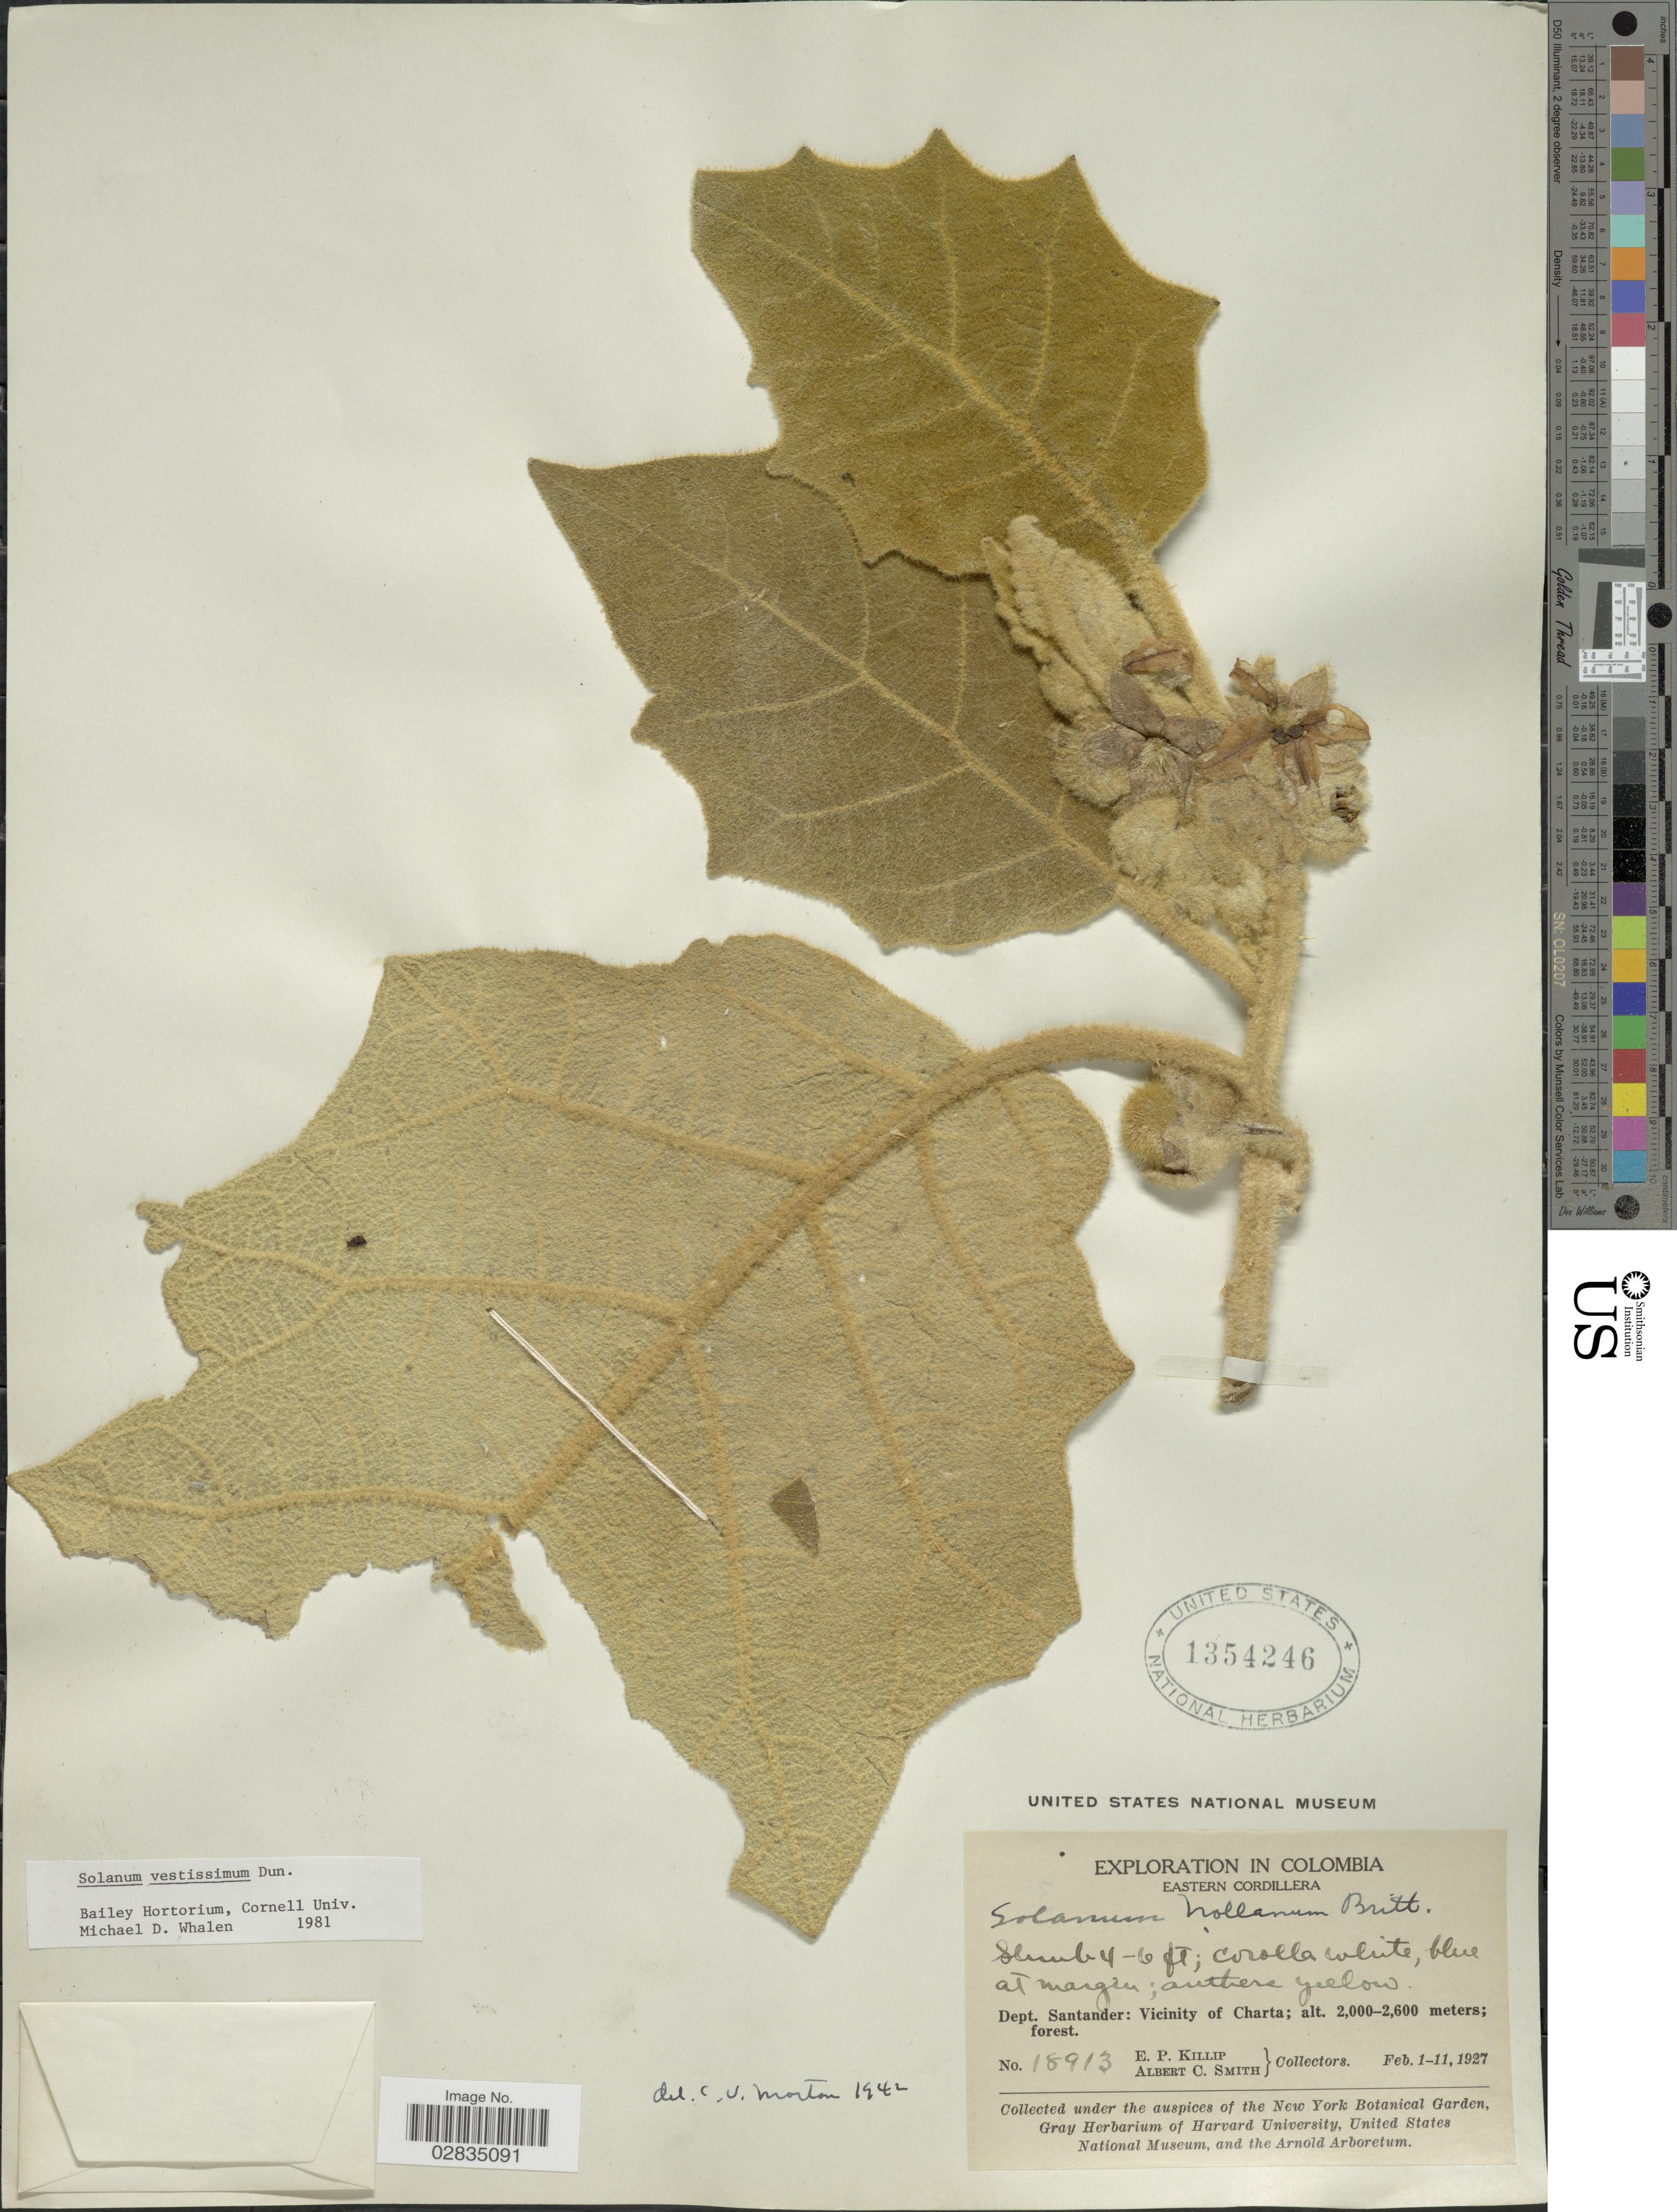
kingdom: Plantae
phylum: Tracheophyta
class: Magnoliopsida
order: Solanales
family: Solanaceae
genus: Solanum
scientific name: Solanum vestissimum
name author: Dunal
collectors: E. P. Killip & A. C. Smith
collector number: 18913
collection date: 1927-02-01/1927-02-11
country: Colombia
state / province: Santander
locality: Eastern Cordillera, Dept. Santander: Vicinity of Charta.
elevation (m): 2000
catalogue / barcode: US 1354246